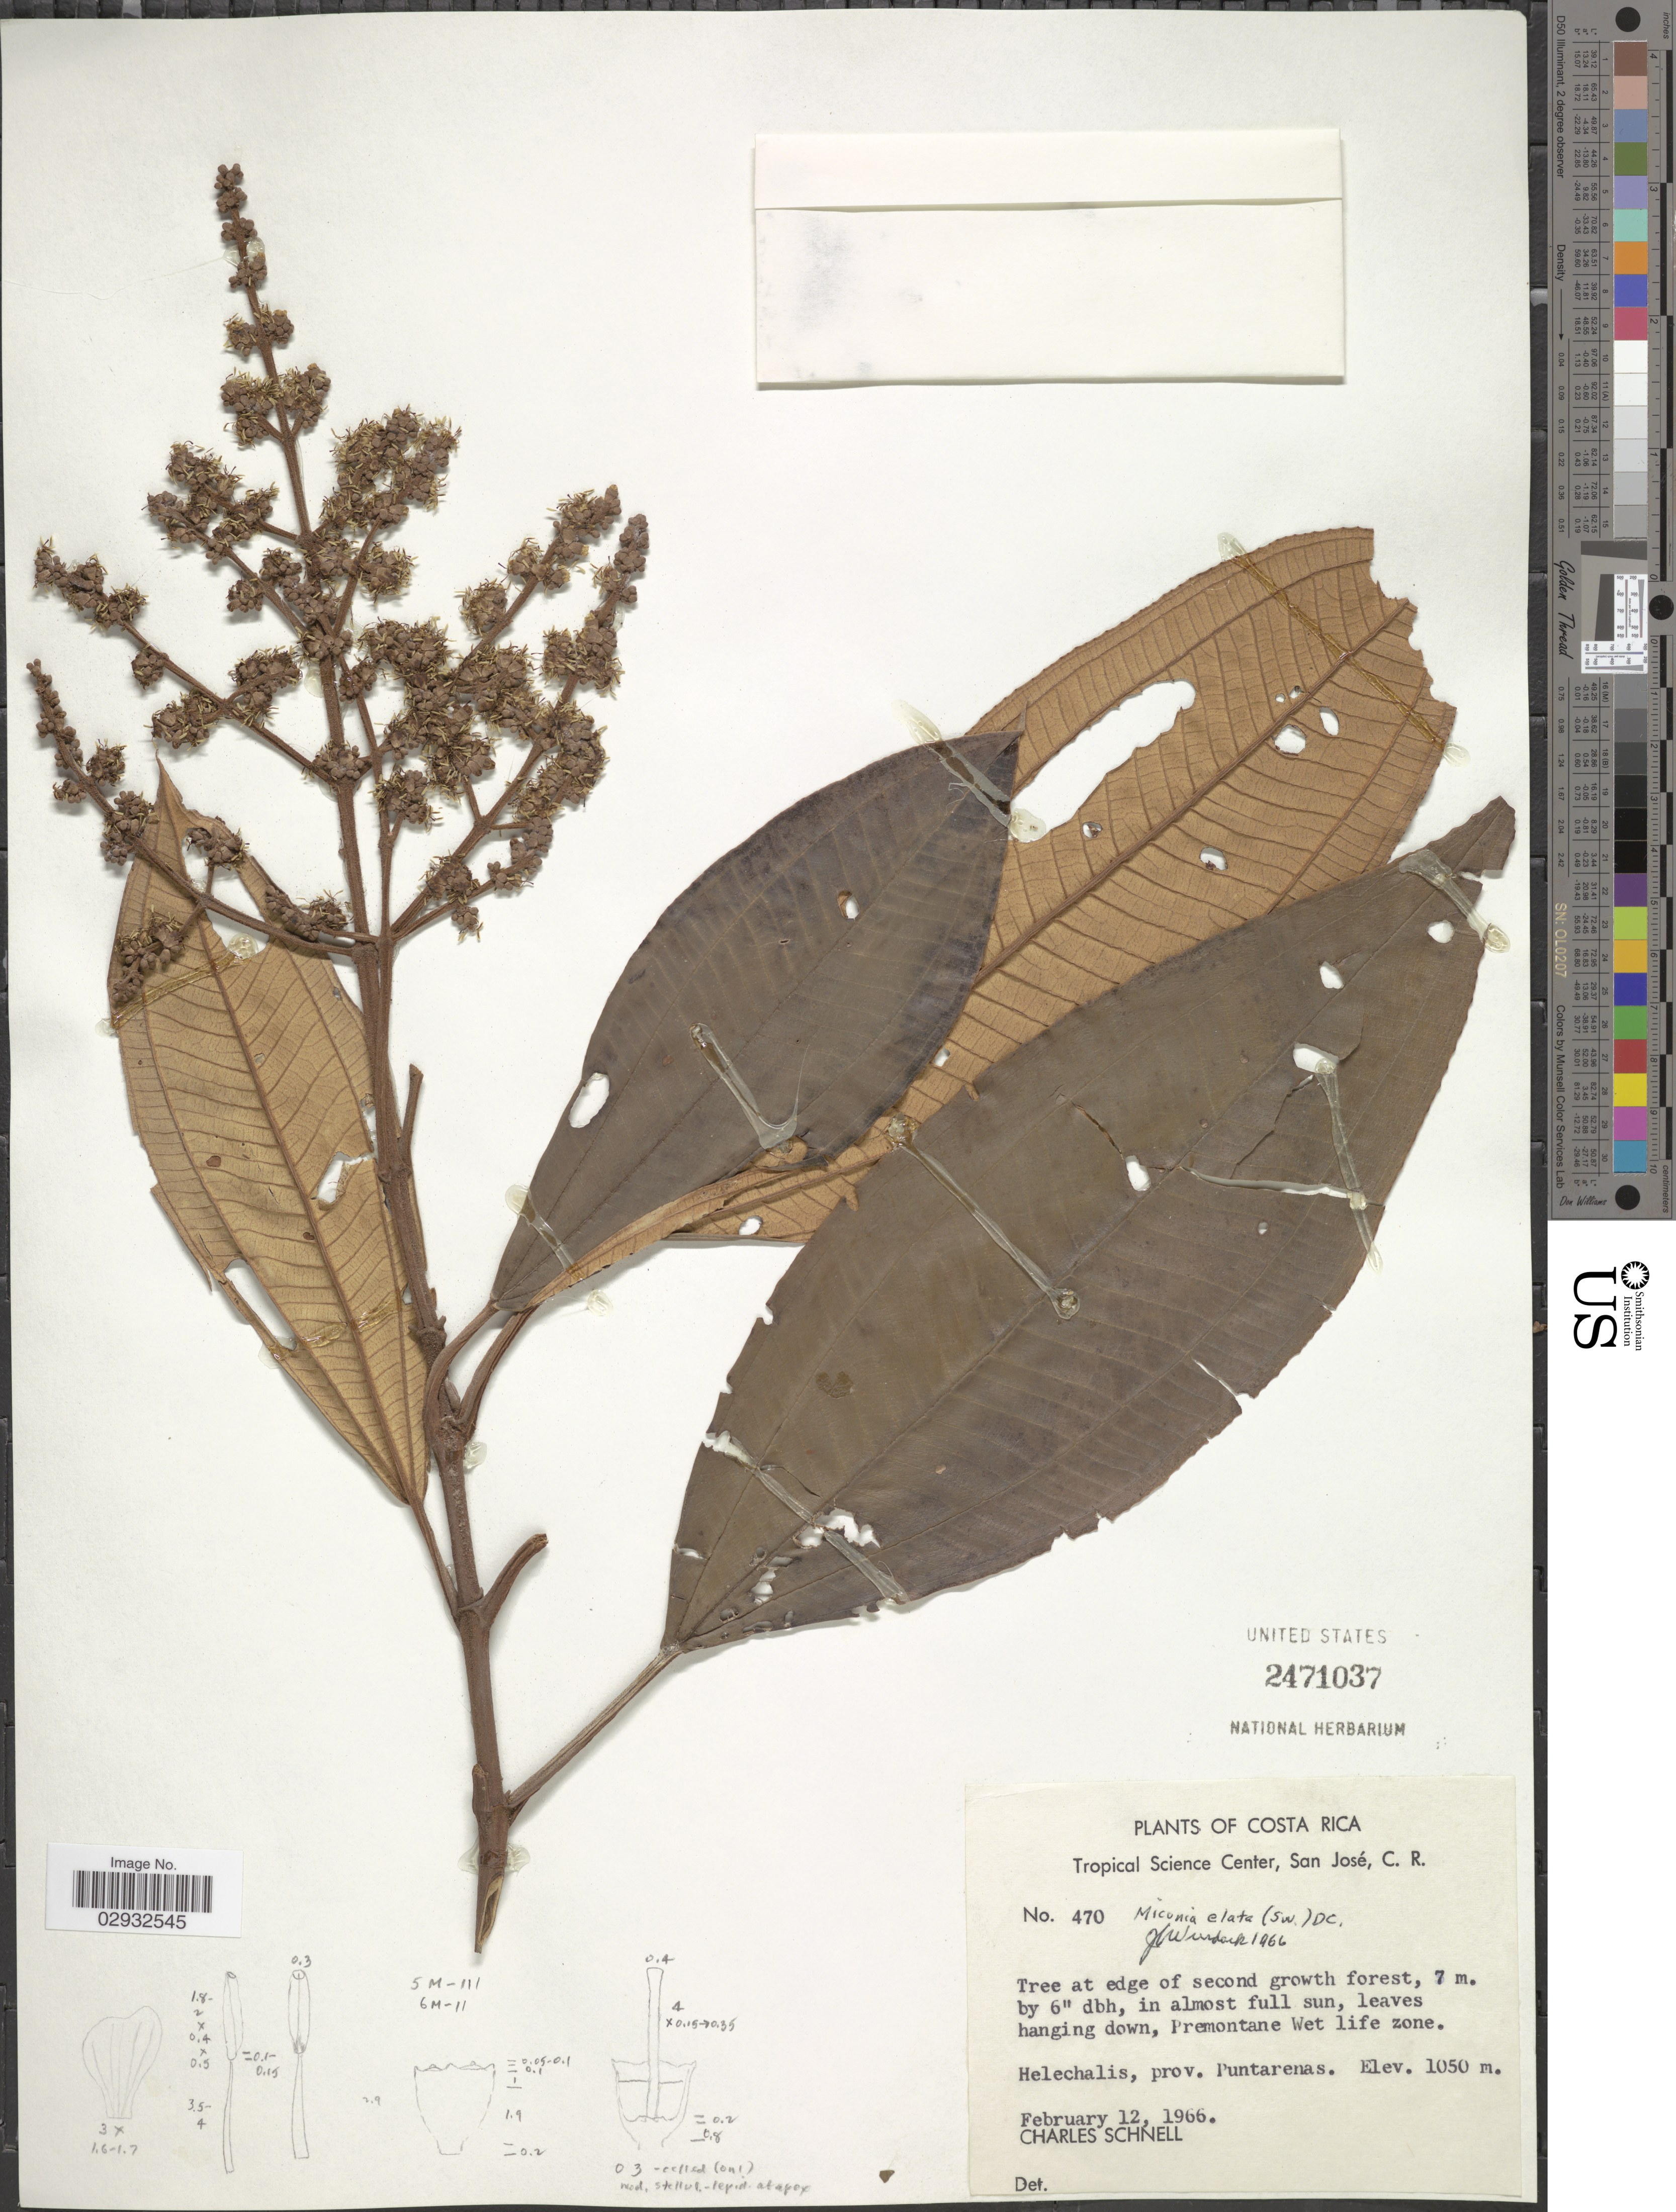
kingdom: Plantae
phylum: Tracheophyta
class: Magnoliopsida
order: Myrtales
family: Melastomataceae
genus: Miconia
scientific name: Miconia elata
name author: (Sw.) DC.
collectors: C. Schnell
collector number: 470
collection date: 1966-02-12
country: Costa Rica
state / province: Puntarenas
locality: Premontane Wet life zone. Helechalis.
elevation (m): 1050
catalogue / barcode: US 2471037